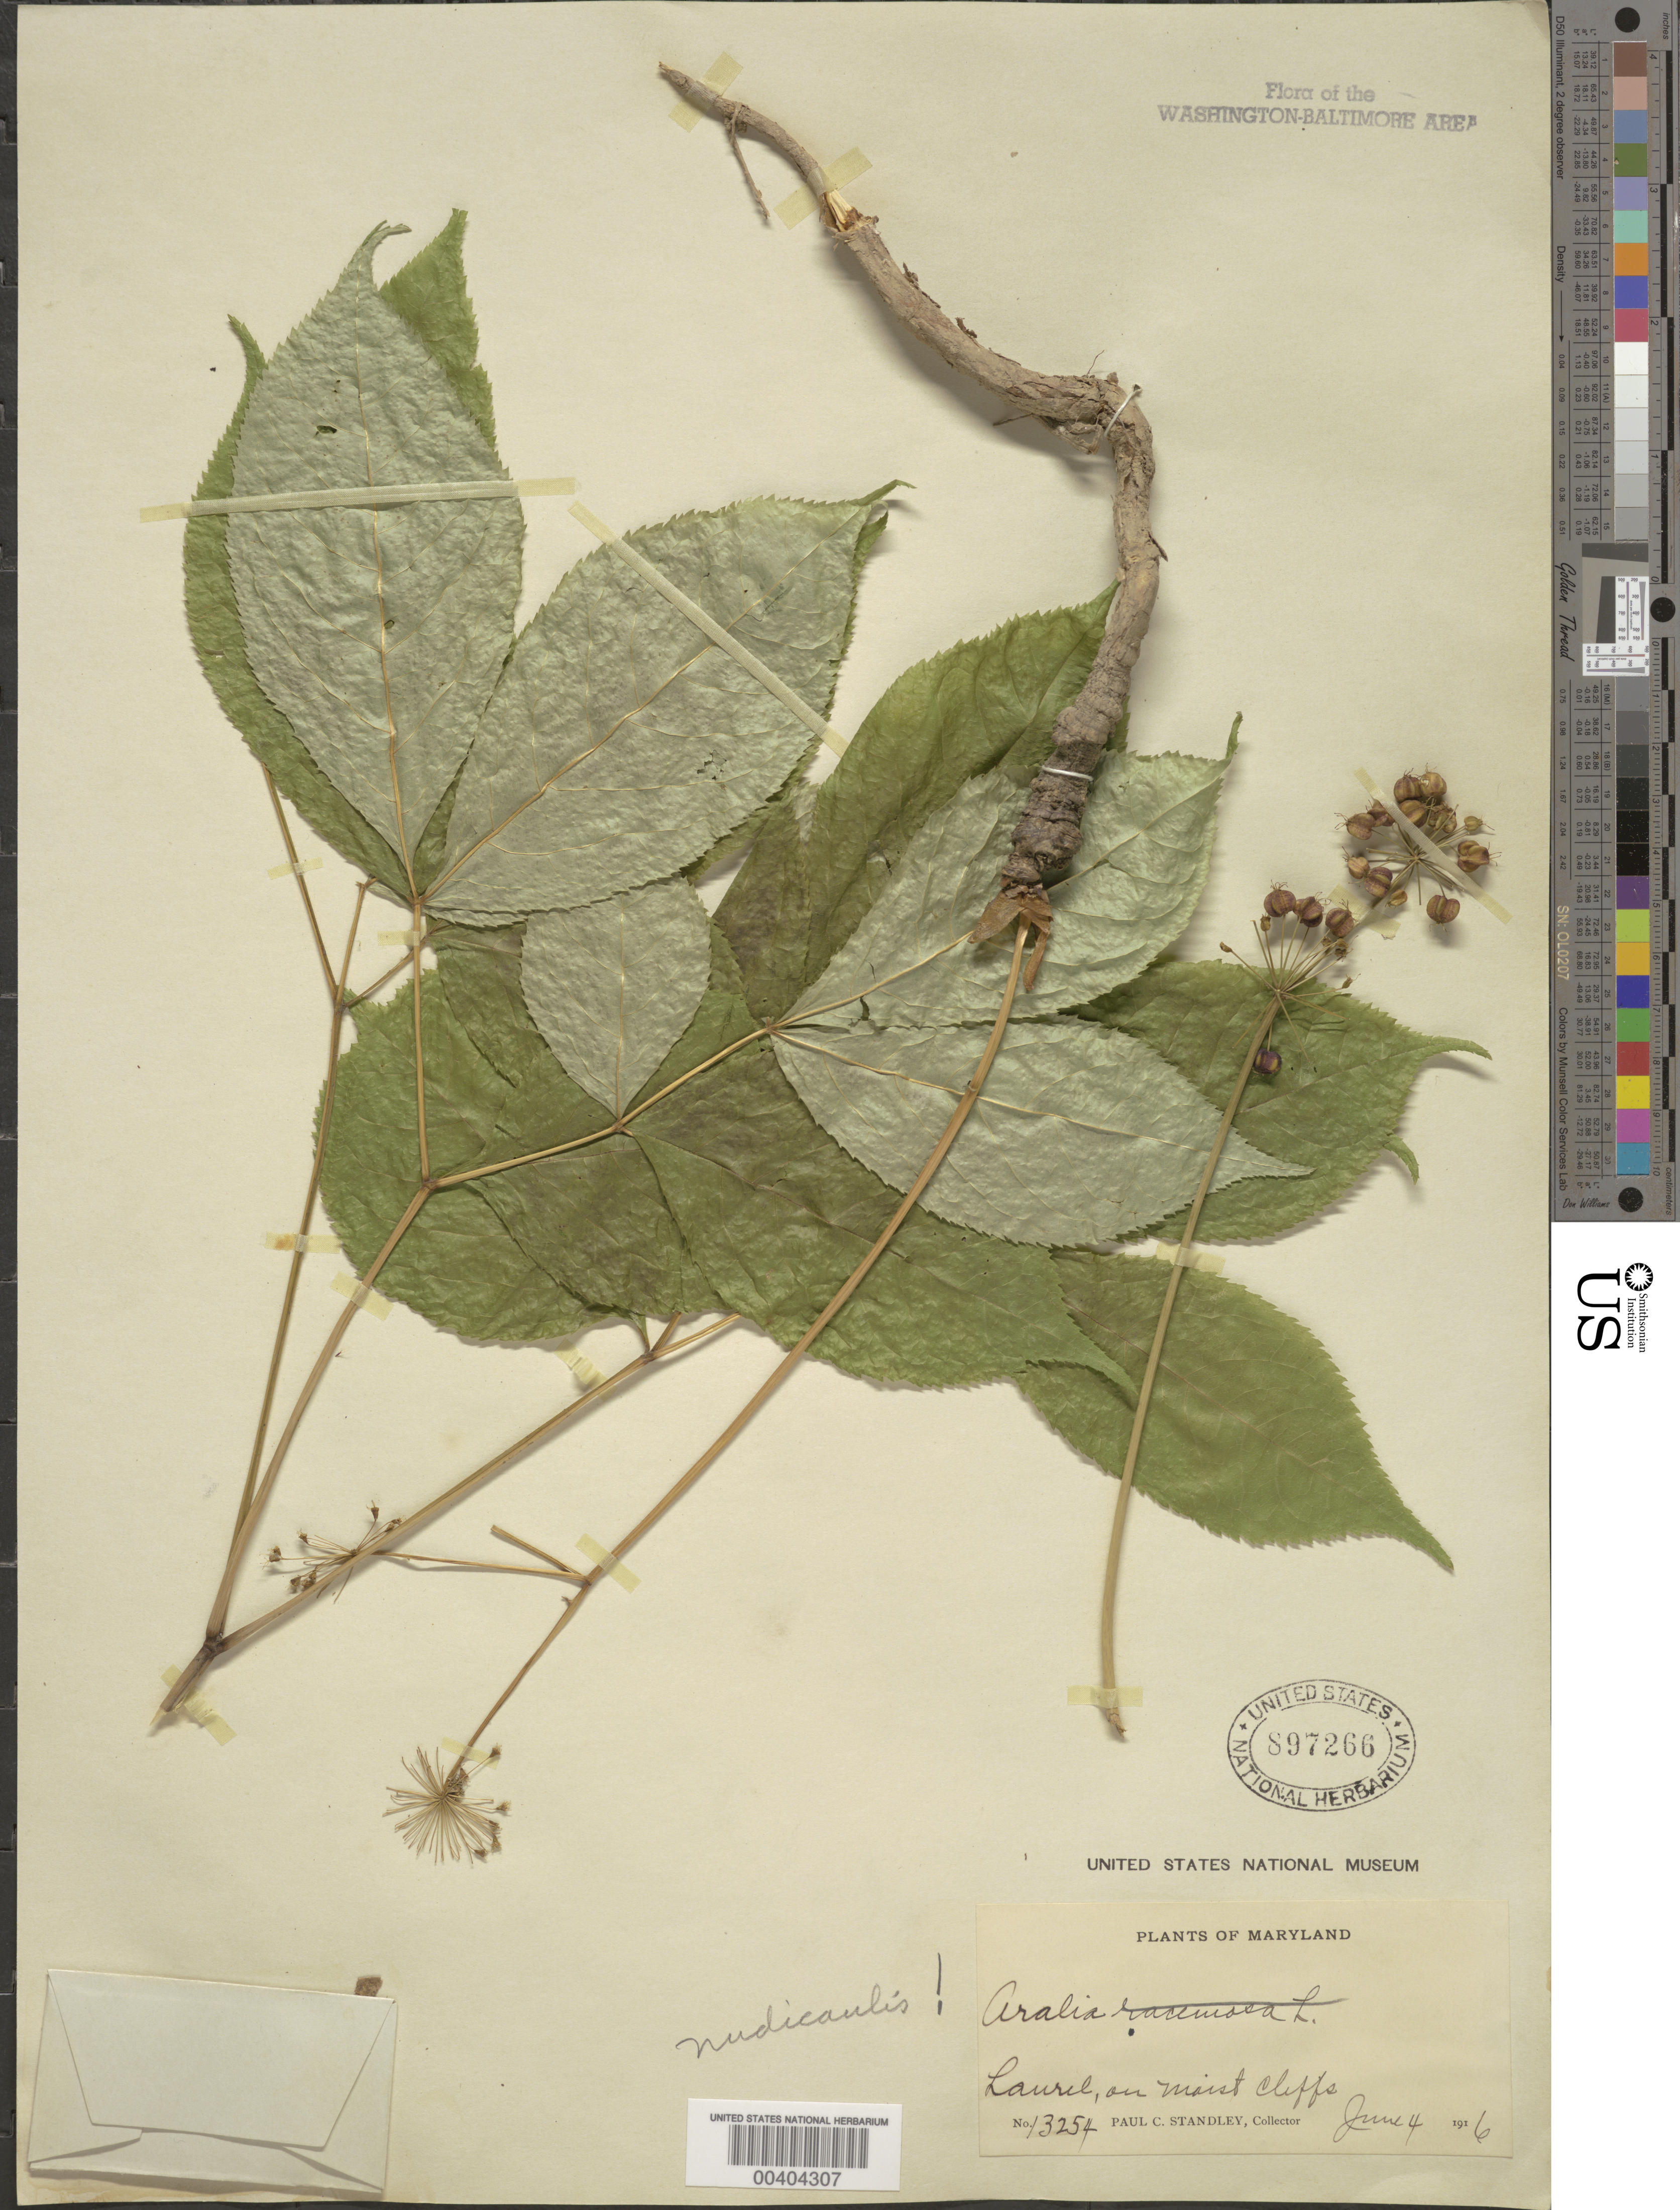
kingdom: Plantae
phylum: Tracheophyta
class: Magnoliopsida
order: Apiales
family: Araliaceae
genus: Aralia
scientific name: Aralia nudicaulis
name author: L.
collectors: P. C. Standley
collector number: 13254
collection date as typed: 04 Jun 1916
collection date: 1916-06-04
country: United States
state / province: Maryland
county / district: Prince George's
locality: Laurel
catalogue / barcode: US 897266